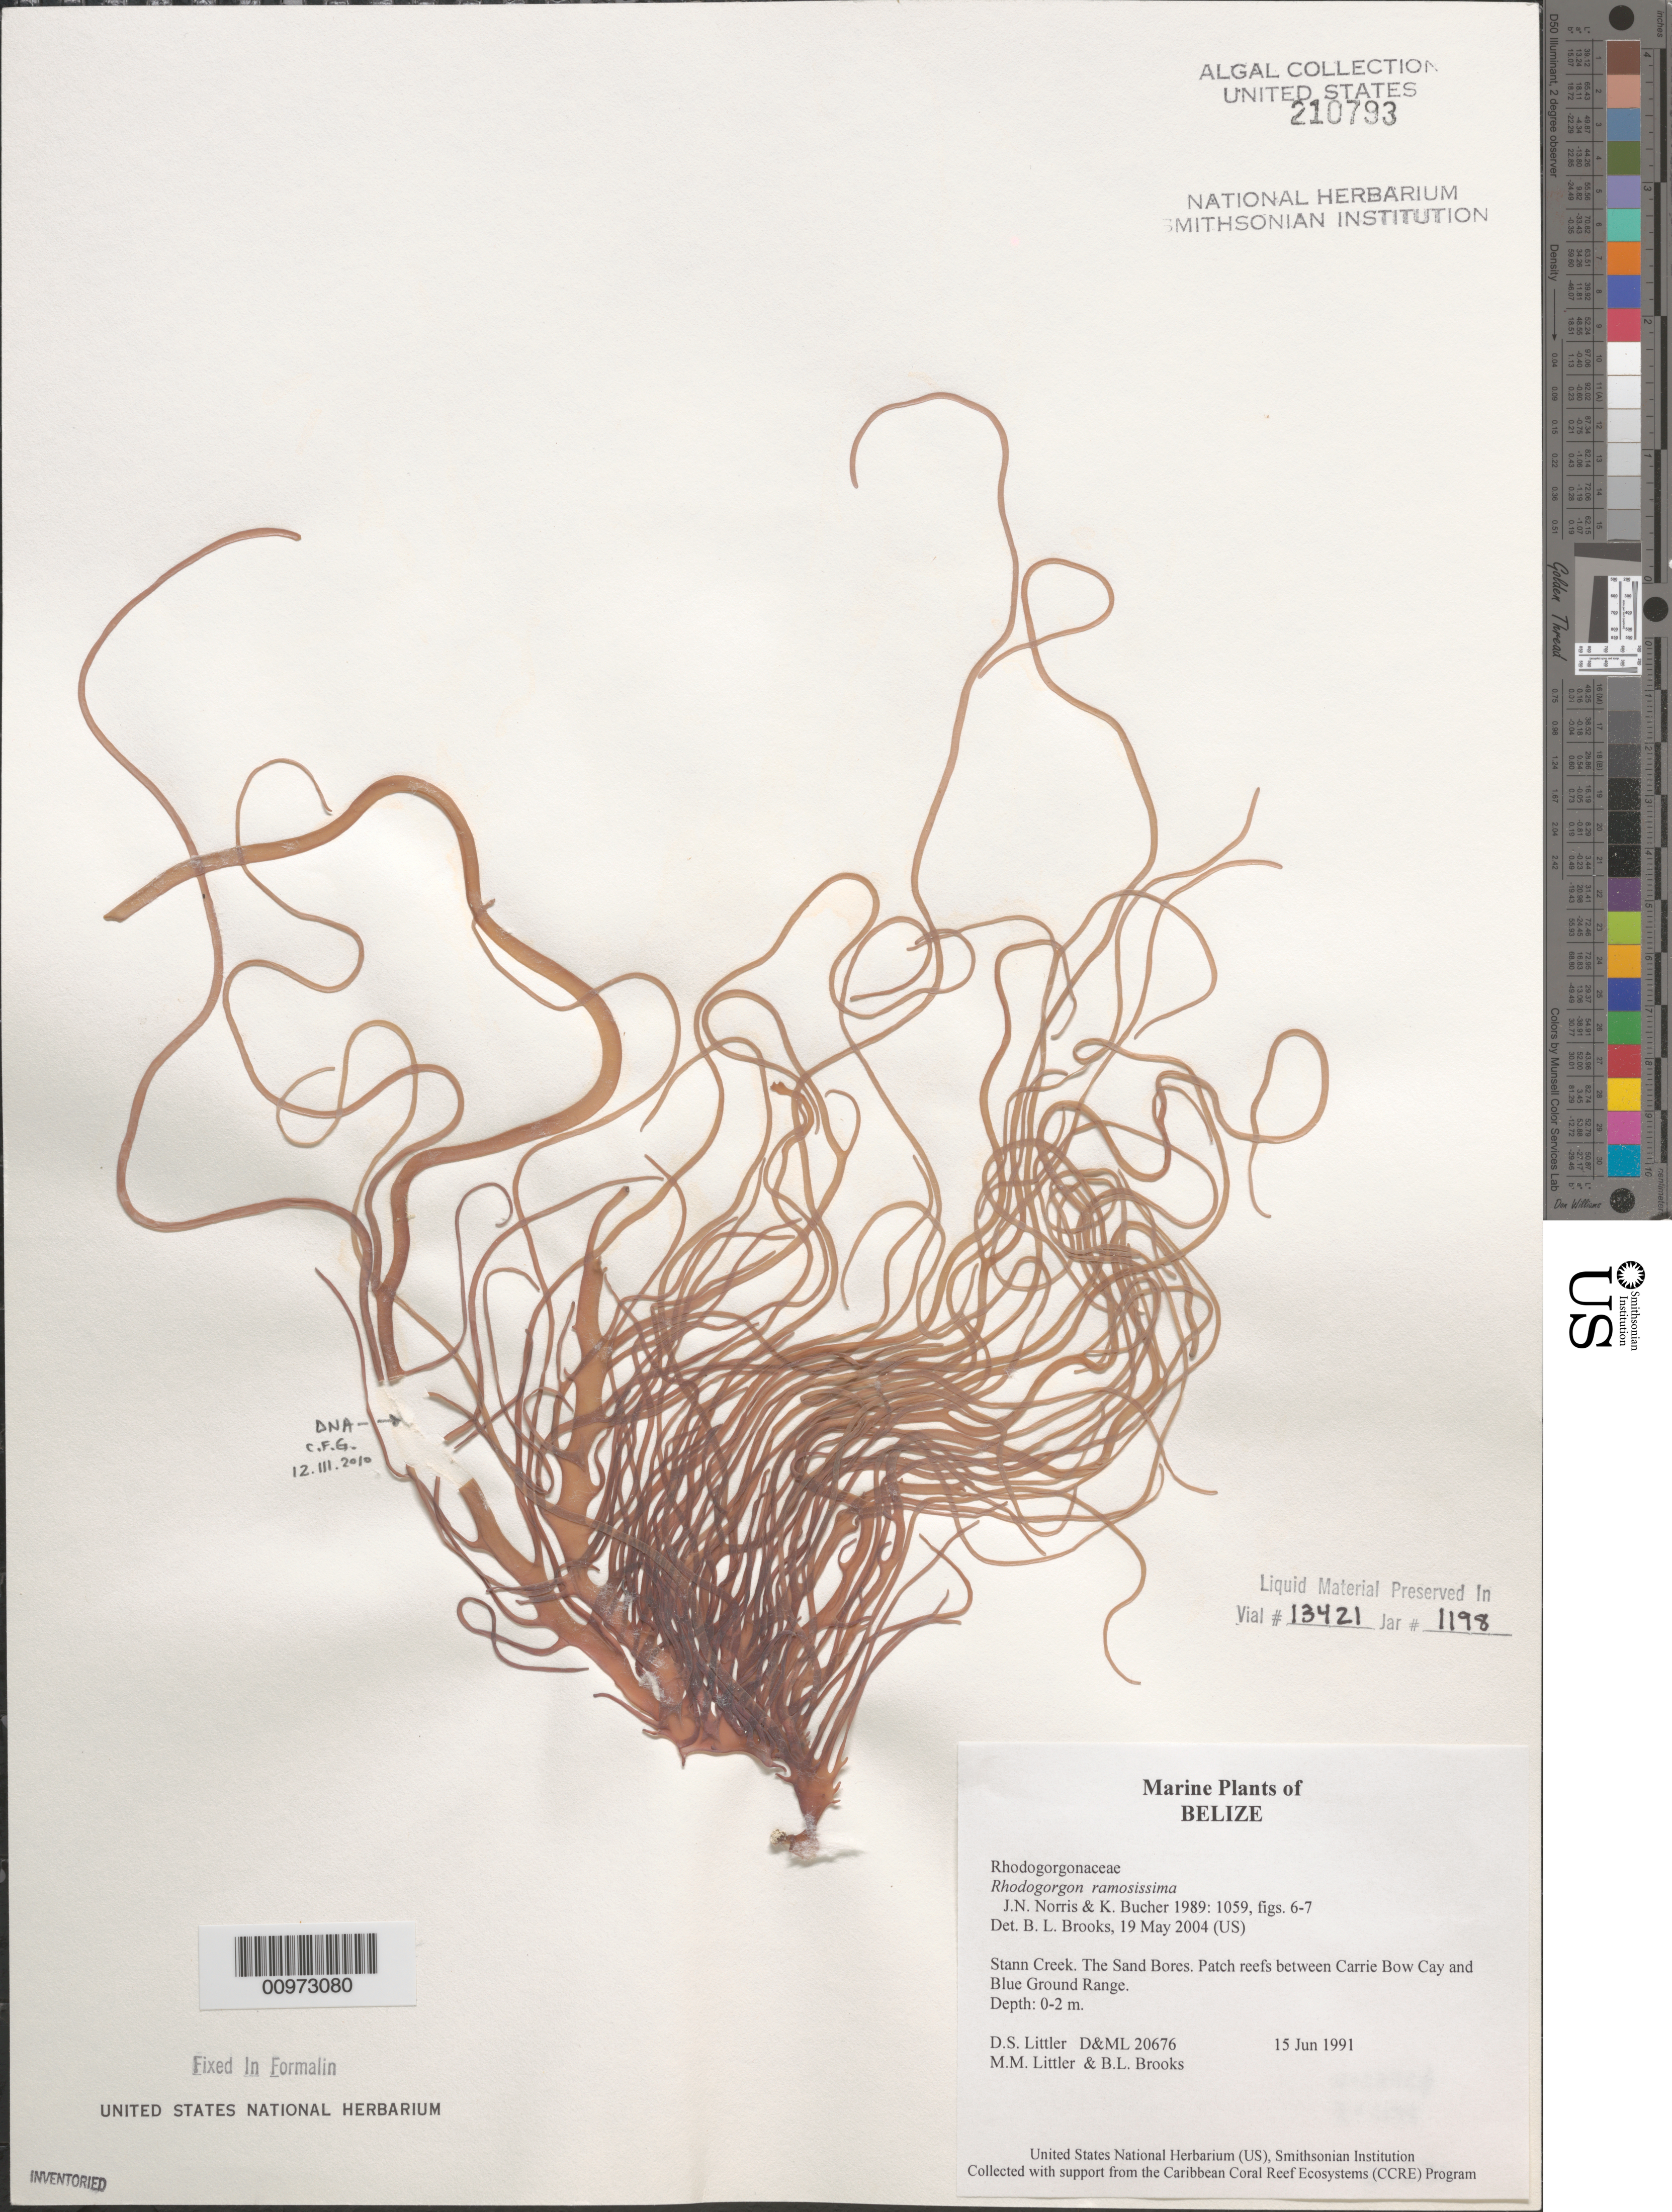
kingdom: Plantae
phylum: Rhodophyta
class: Florideophyceae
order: Rhodogorgonales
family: Rhodogorgonaceae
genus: Rhodogorgon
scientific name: Rhodogorgon ramosissima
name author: J.N. Norris & K.E. Bucher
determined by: Brooks, B. L., (BOT), Smithsonian Institution - National Museum of Natural History (UNITED STATES)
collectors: D. S. Littler, M. M. Littler & B. Brooks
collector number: D&ML 20676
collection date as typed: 15 Jun 1991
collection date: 1991-06-15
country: Belize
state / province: Stann Creek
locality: The Sand Bores, patch reefs between Carrie Bow Cay and Blue Ground Range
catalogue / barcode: US 210793